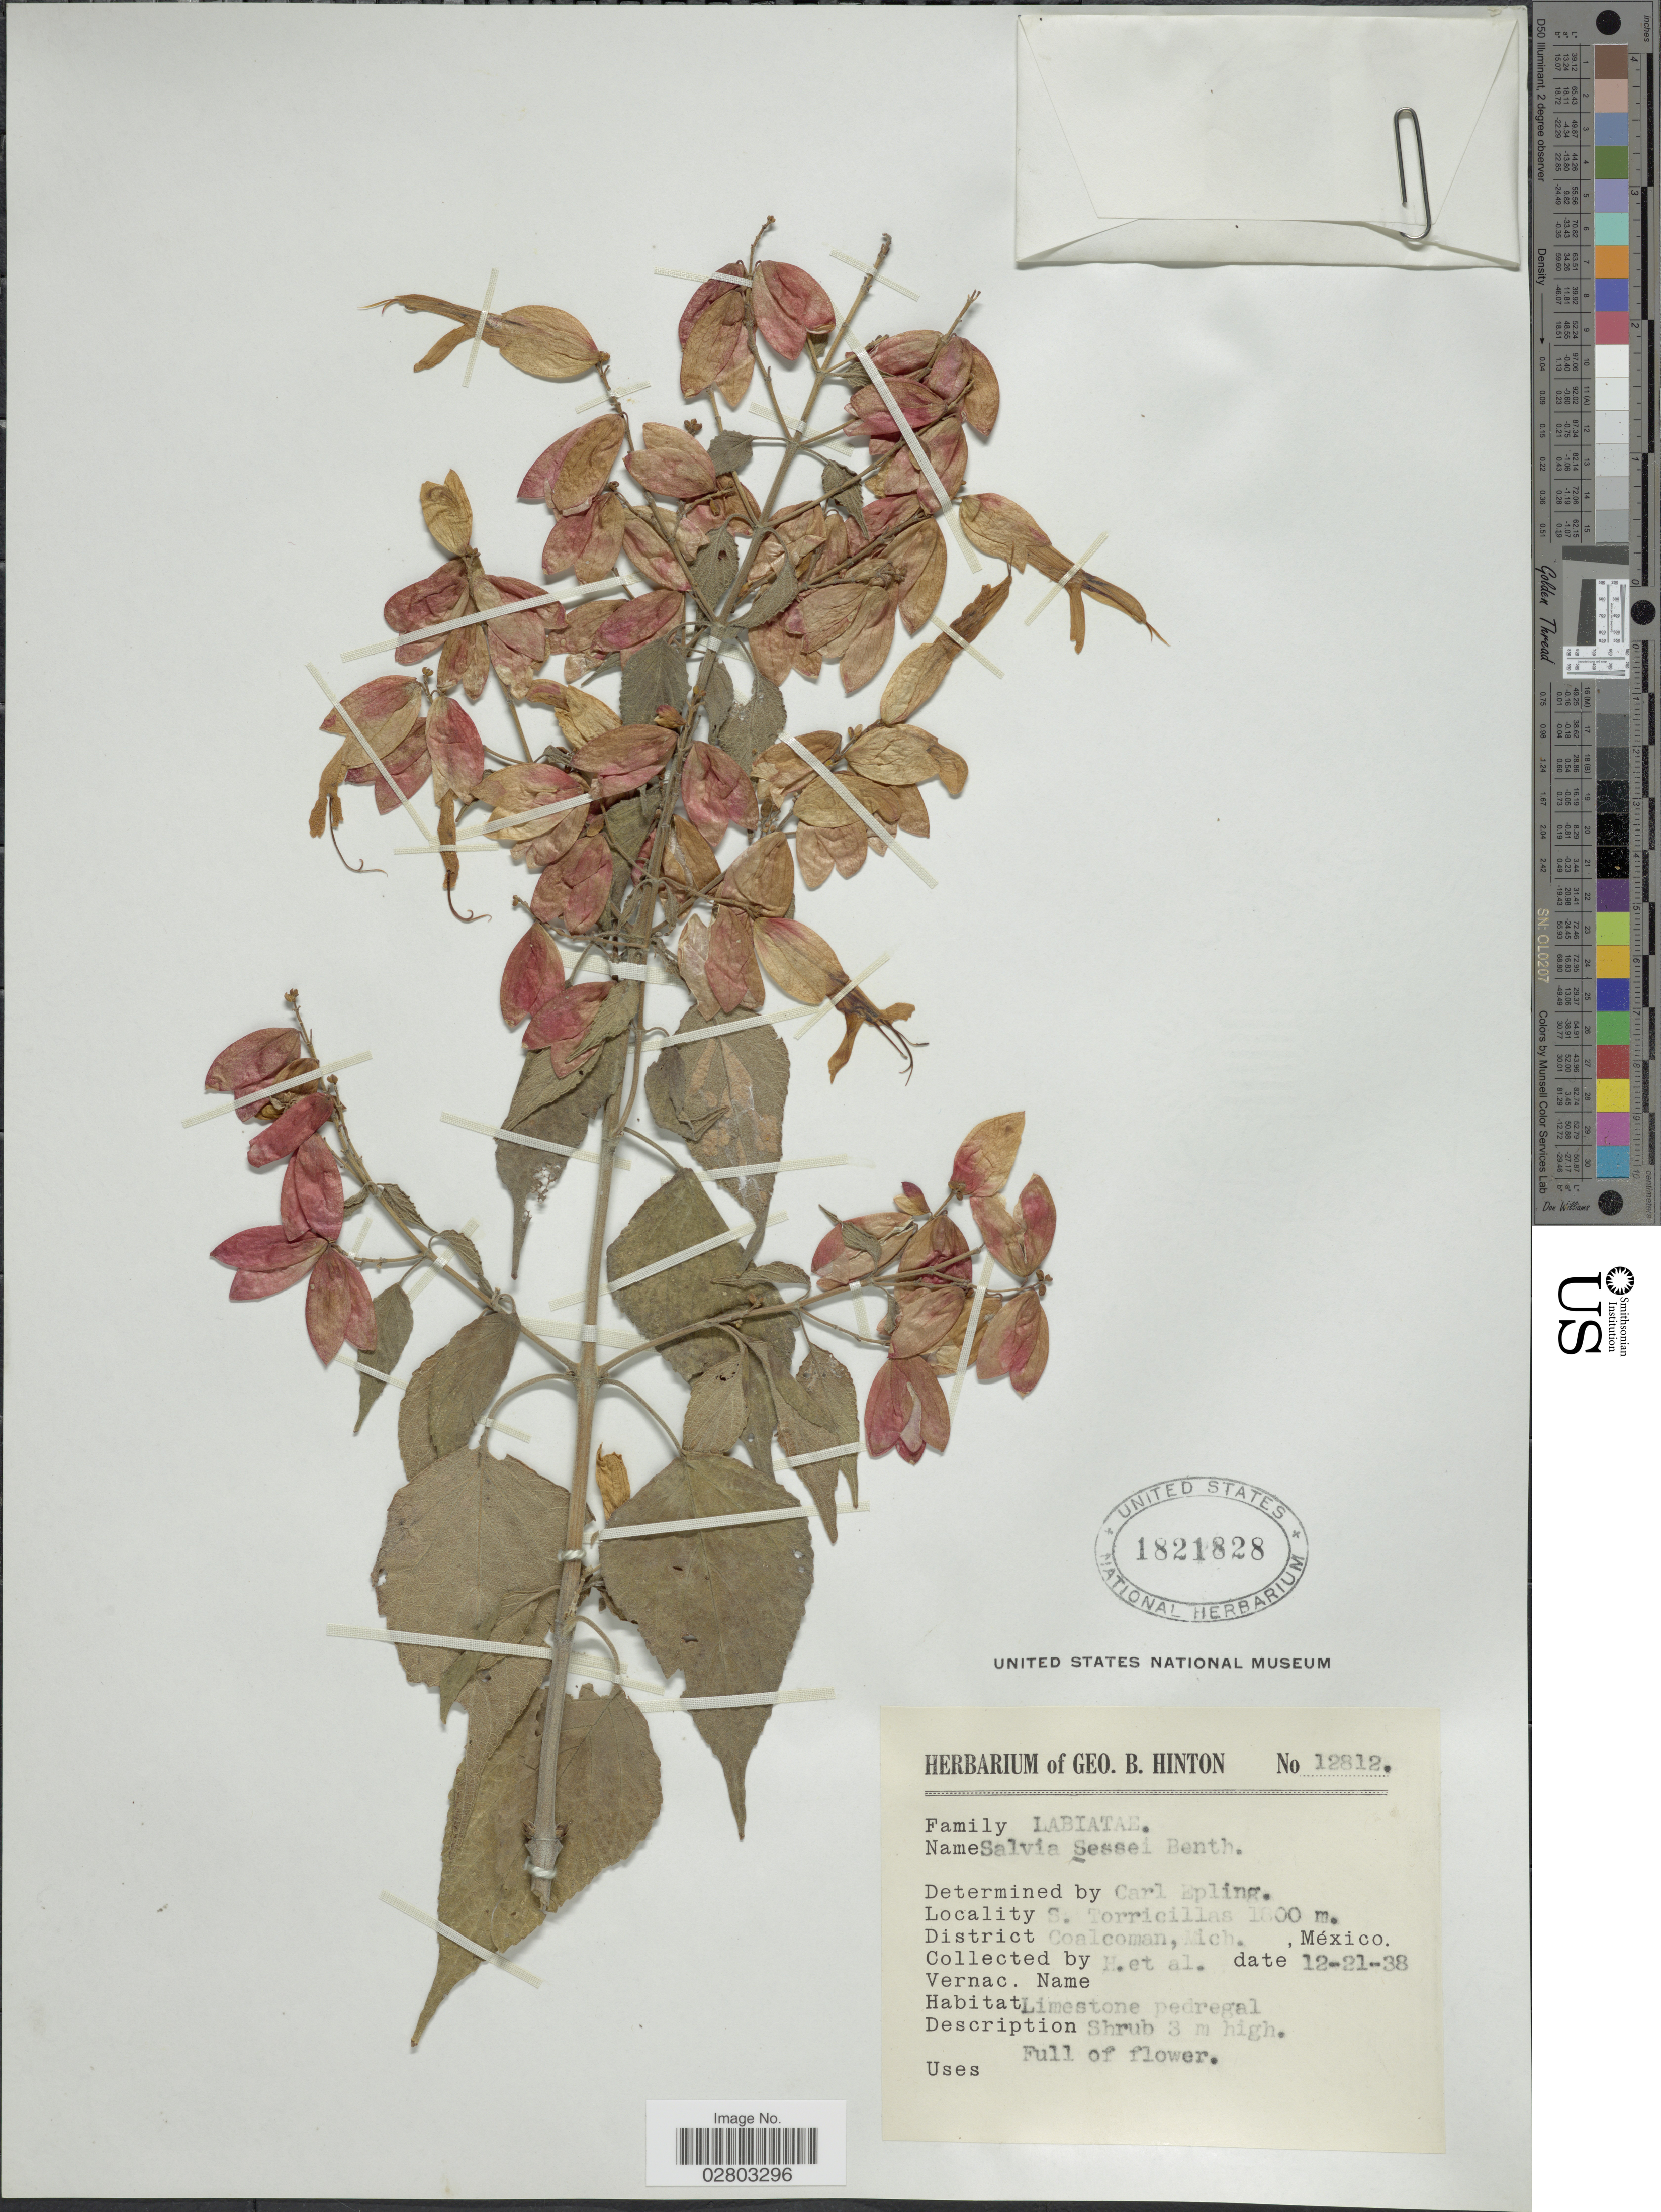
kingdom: Plantae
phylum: Tracheophyta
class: Magnoliopsida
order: Lamiales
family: Lamiaceae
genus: Salvia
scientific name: Salvia sessei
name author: Benth.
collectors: G. B. Hinton & et al.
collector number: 12812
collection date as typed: Transcribed d/m/y: 21/12/38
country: Mexico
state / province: Michoacán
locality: S. Torricillas, District Coalman.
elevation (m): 1800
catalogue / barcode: US 1821828